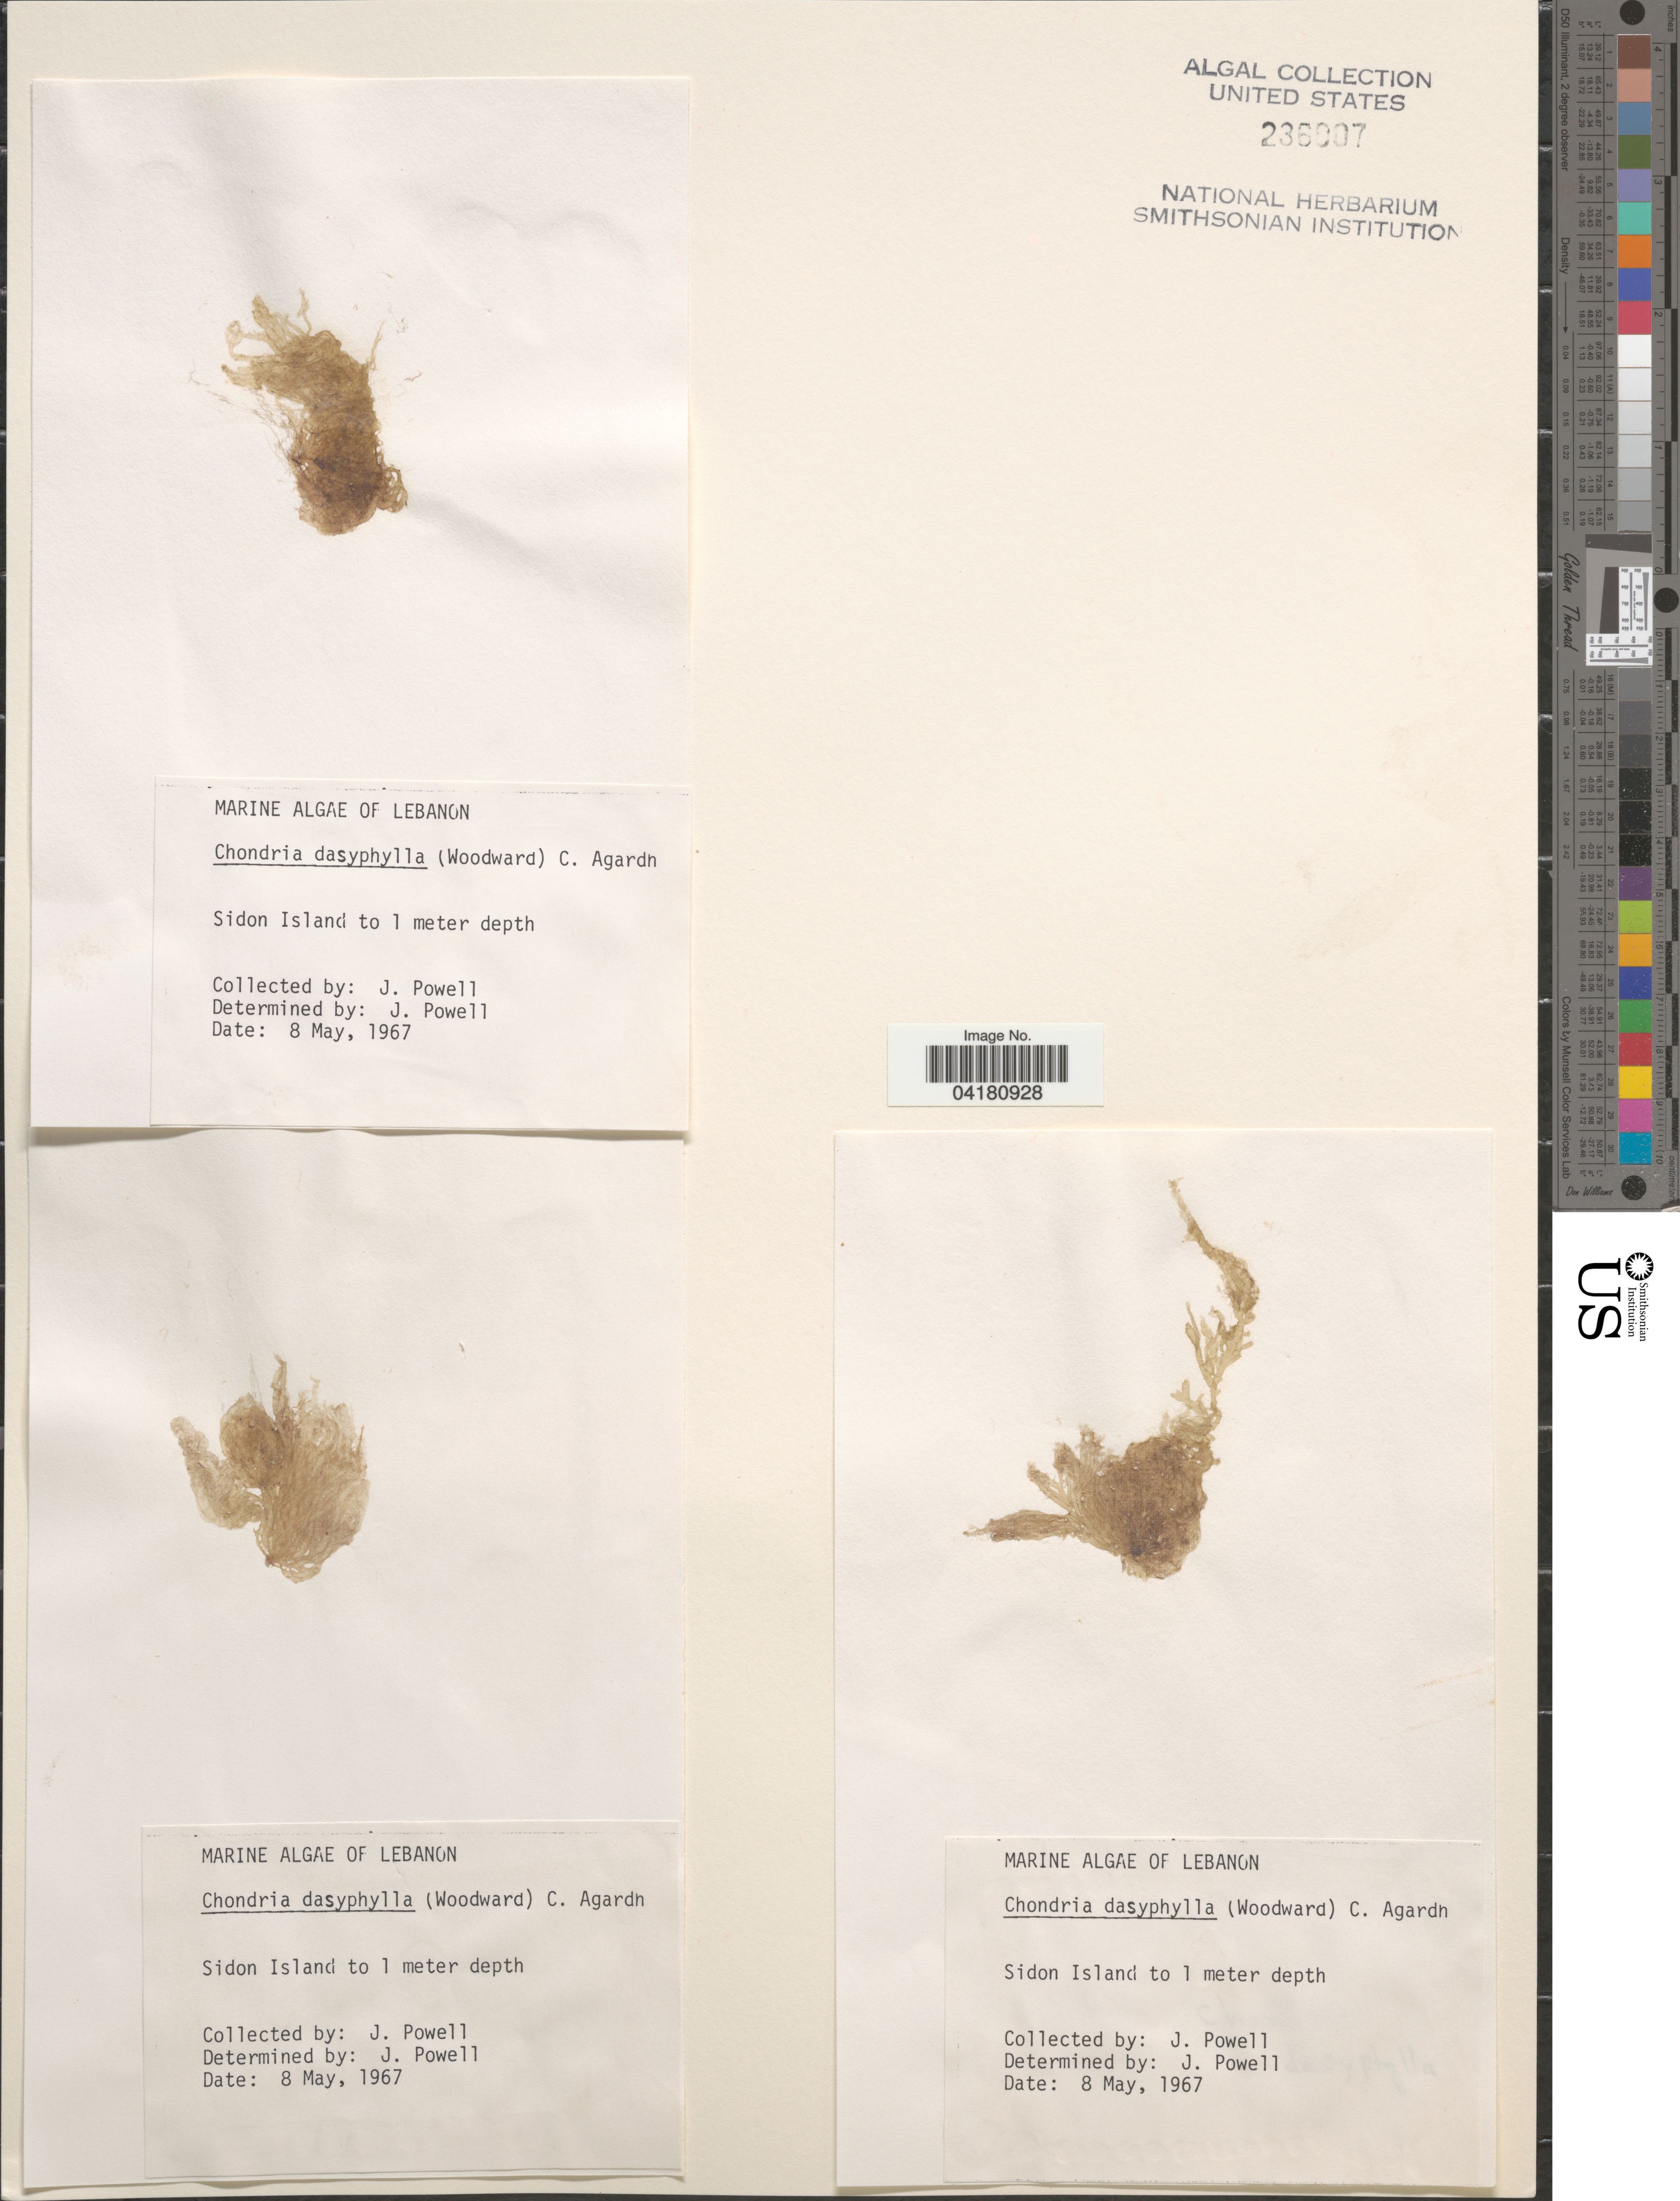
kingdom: Plantae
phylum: Rhodophyta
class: Florideophyceae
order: Ceramiales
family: Rhodomelaceae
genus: Chondria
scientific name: Chondria dasyphylla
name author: (Woodw.) C. Agardh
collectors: J. Powell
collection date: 1967-05-08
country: Lebanon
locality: Sidon Island.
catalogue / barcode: US 236007